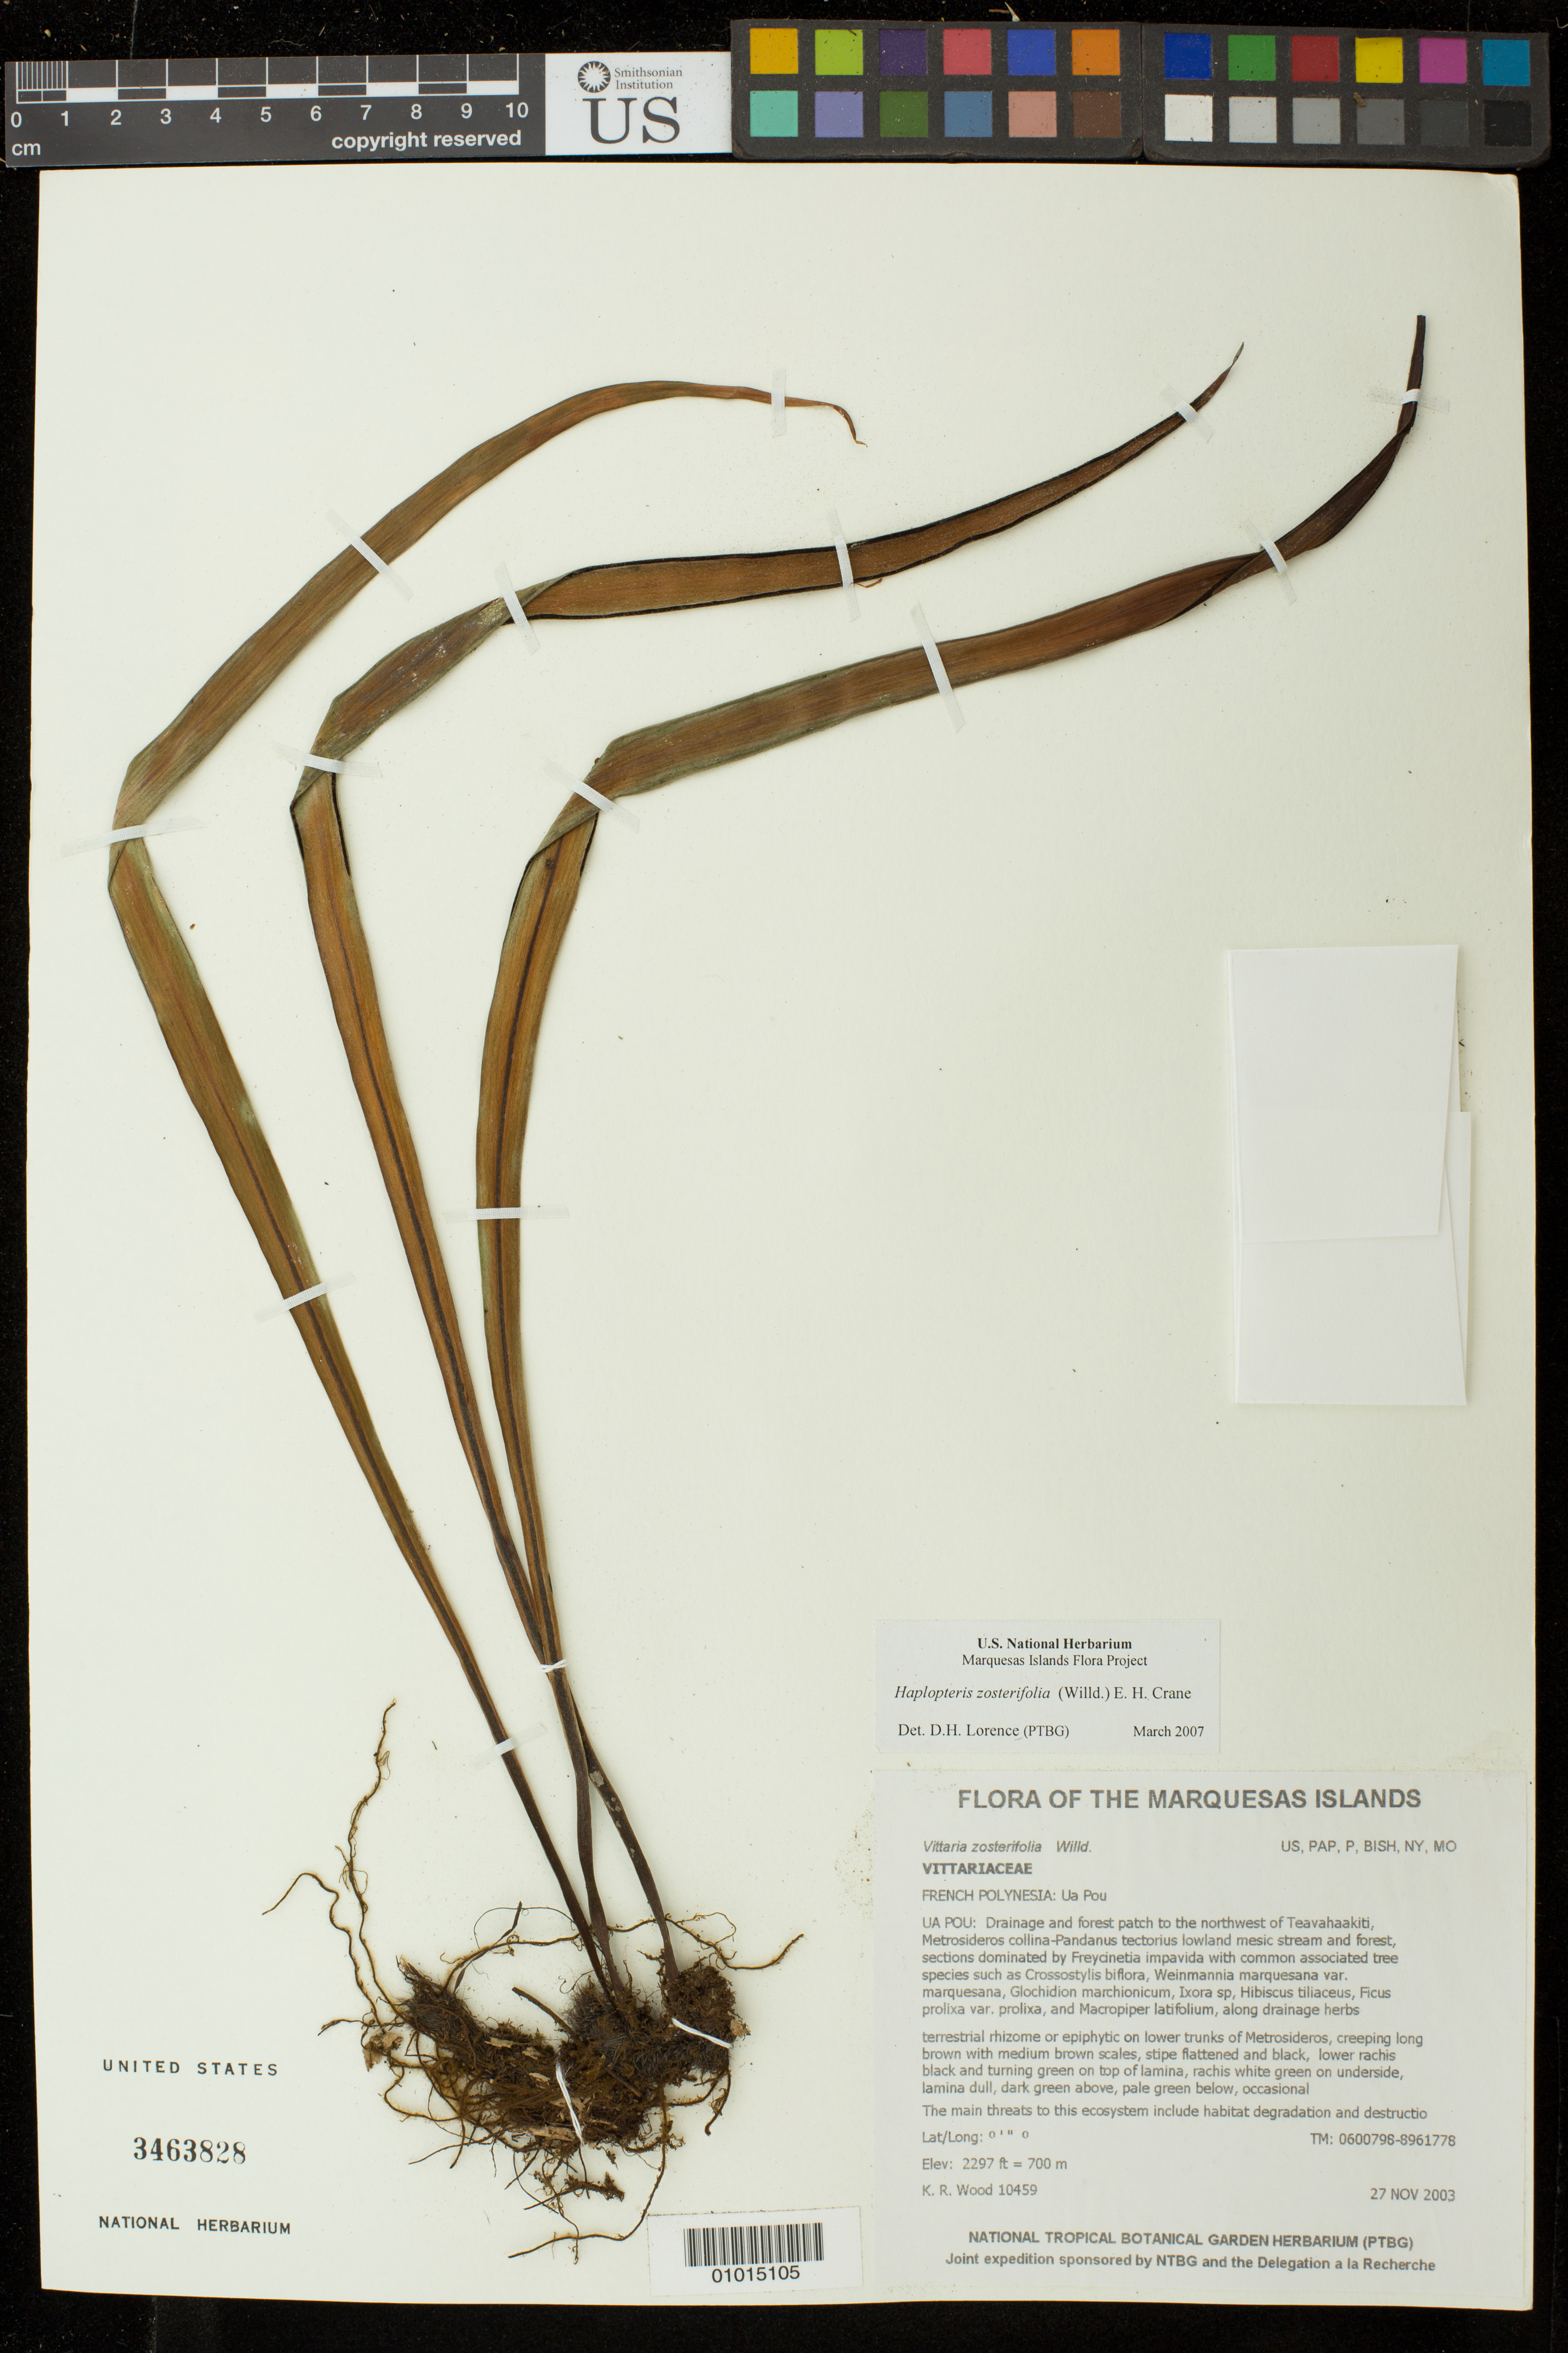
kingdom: Plantae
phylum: Tracheophyta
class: Polypodiopsida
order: Polypodiales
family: Pteridaceae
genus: Haplopteris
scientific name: Haplopteris zosterifolia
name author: (Willd.) E.H. Crane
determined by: Lorence, David H., (PTBG), National Tropical Botanical Garden (UNITED STATES)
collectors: K. R. Wood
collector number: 10459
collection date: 2003-11-27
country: French Polynesia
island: Ua Pou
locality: Drainage and forest patch to the northwest of Teavahaakiti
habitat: Metrosideros collina - Pandanus tectorius lowland mesic stream and forest. W aspect, moderate slope, closed, mesic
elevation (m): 700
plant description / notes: Habitat degradation and destruction by feral pigs, catastrophic extinction through environmental events, predation by rats [Rattus exulans] that eat seeds, competition with non-native plant taxa such as Ageratum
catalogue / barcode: US 3463828